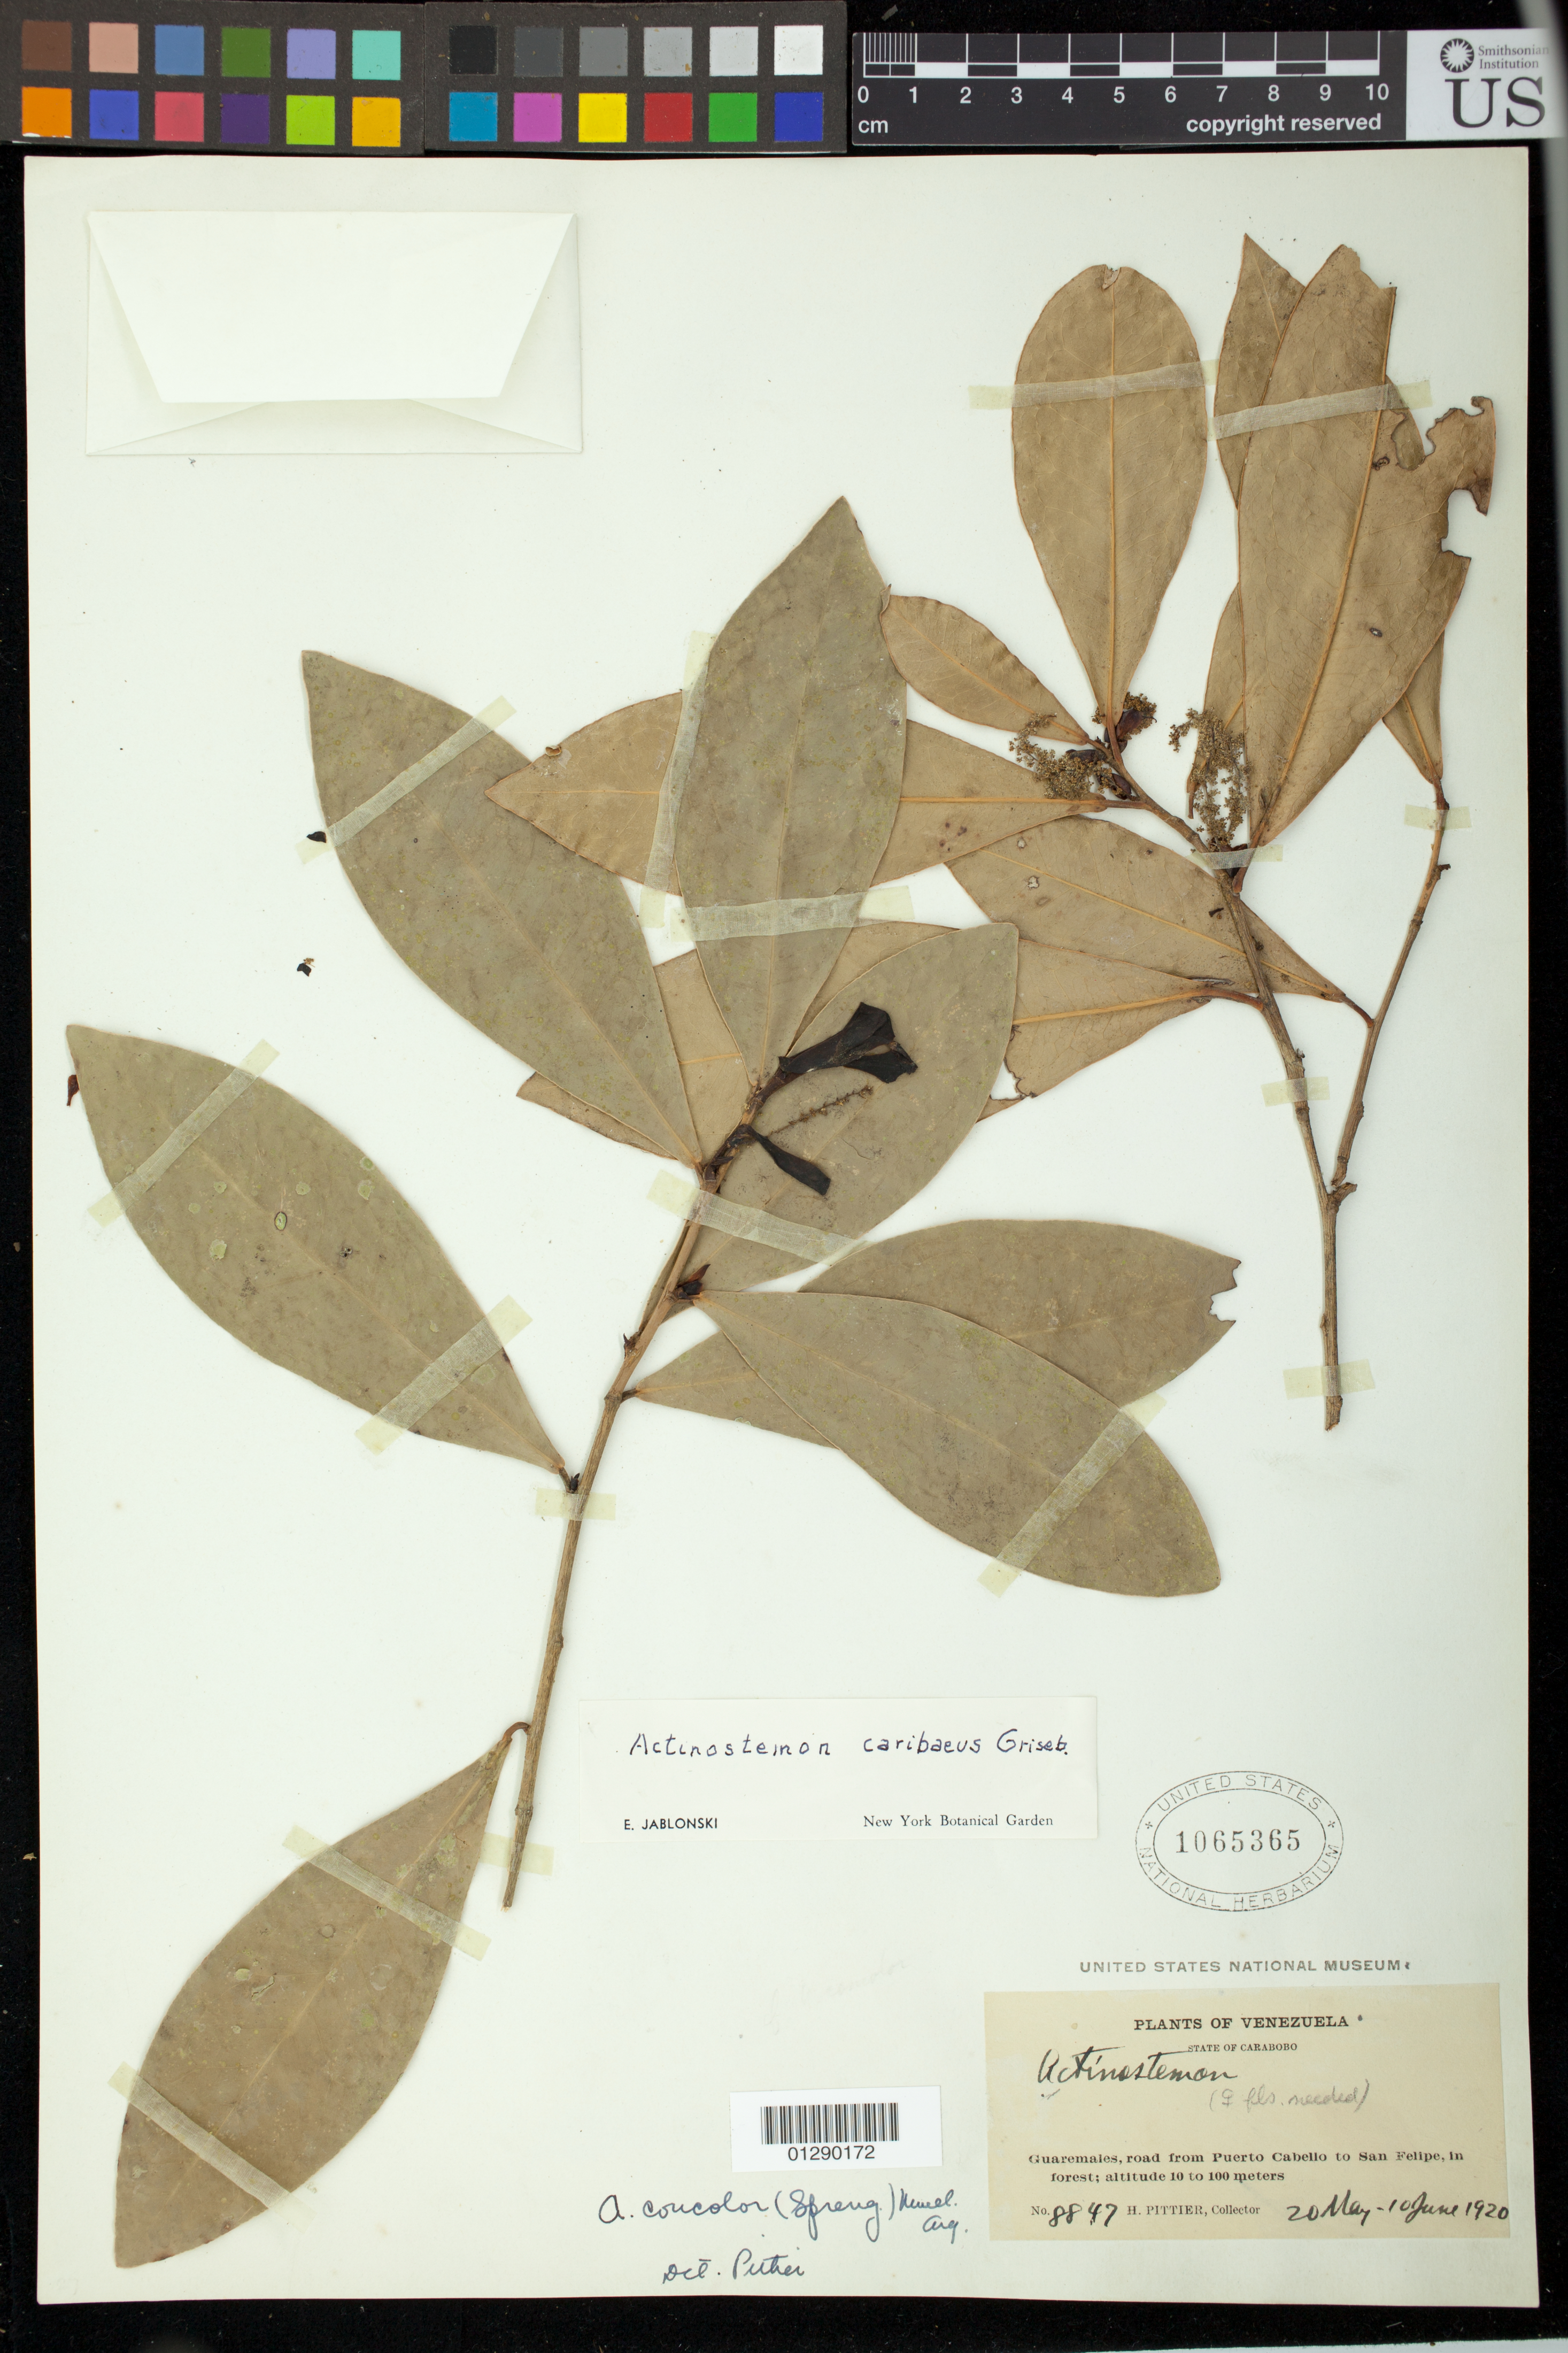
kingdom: Plantae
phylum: Tracheophyta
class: Magnoliopsida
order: Malpighiales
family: Euphorbiaceae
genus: Actinostemon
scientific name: Actinostemon caribaeus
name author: Griseb.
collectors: H. F. Pittier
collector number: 8847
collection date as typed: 20 May 1920 to 10 Jun 1920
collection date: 1920-05-20/1920-06-10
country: Venezuela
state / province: Carabobo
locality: Guaremales, road from Puerto Cabello to San Felipe.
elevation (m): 10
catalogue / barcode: US 1065365